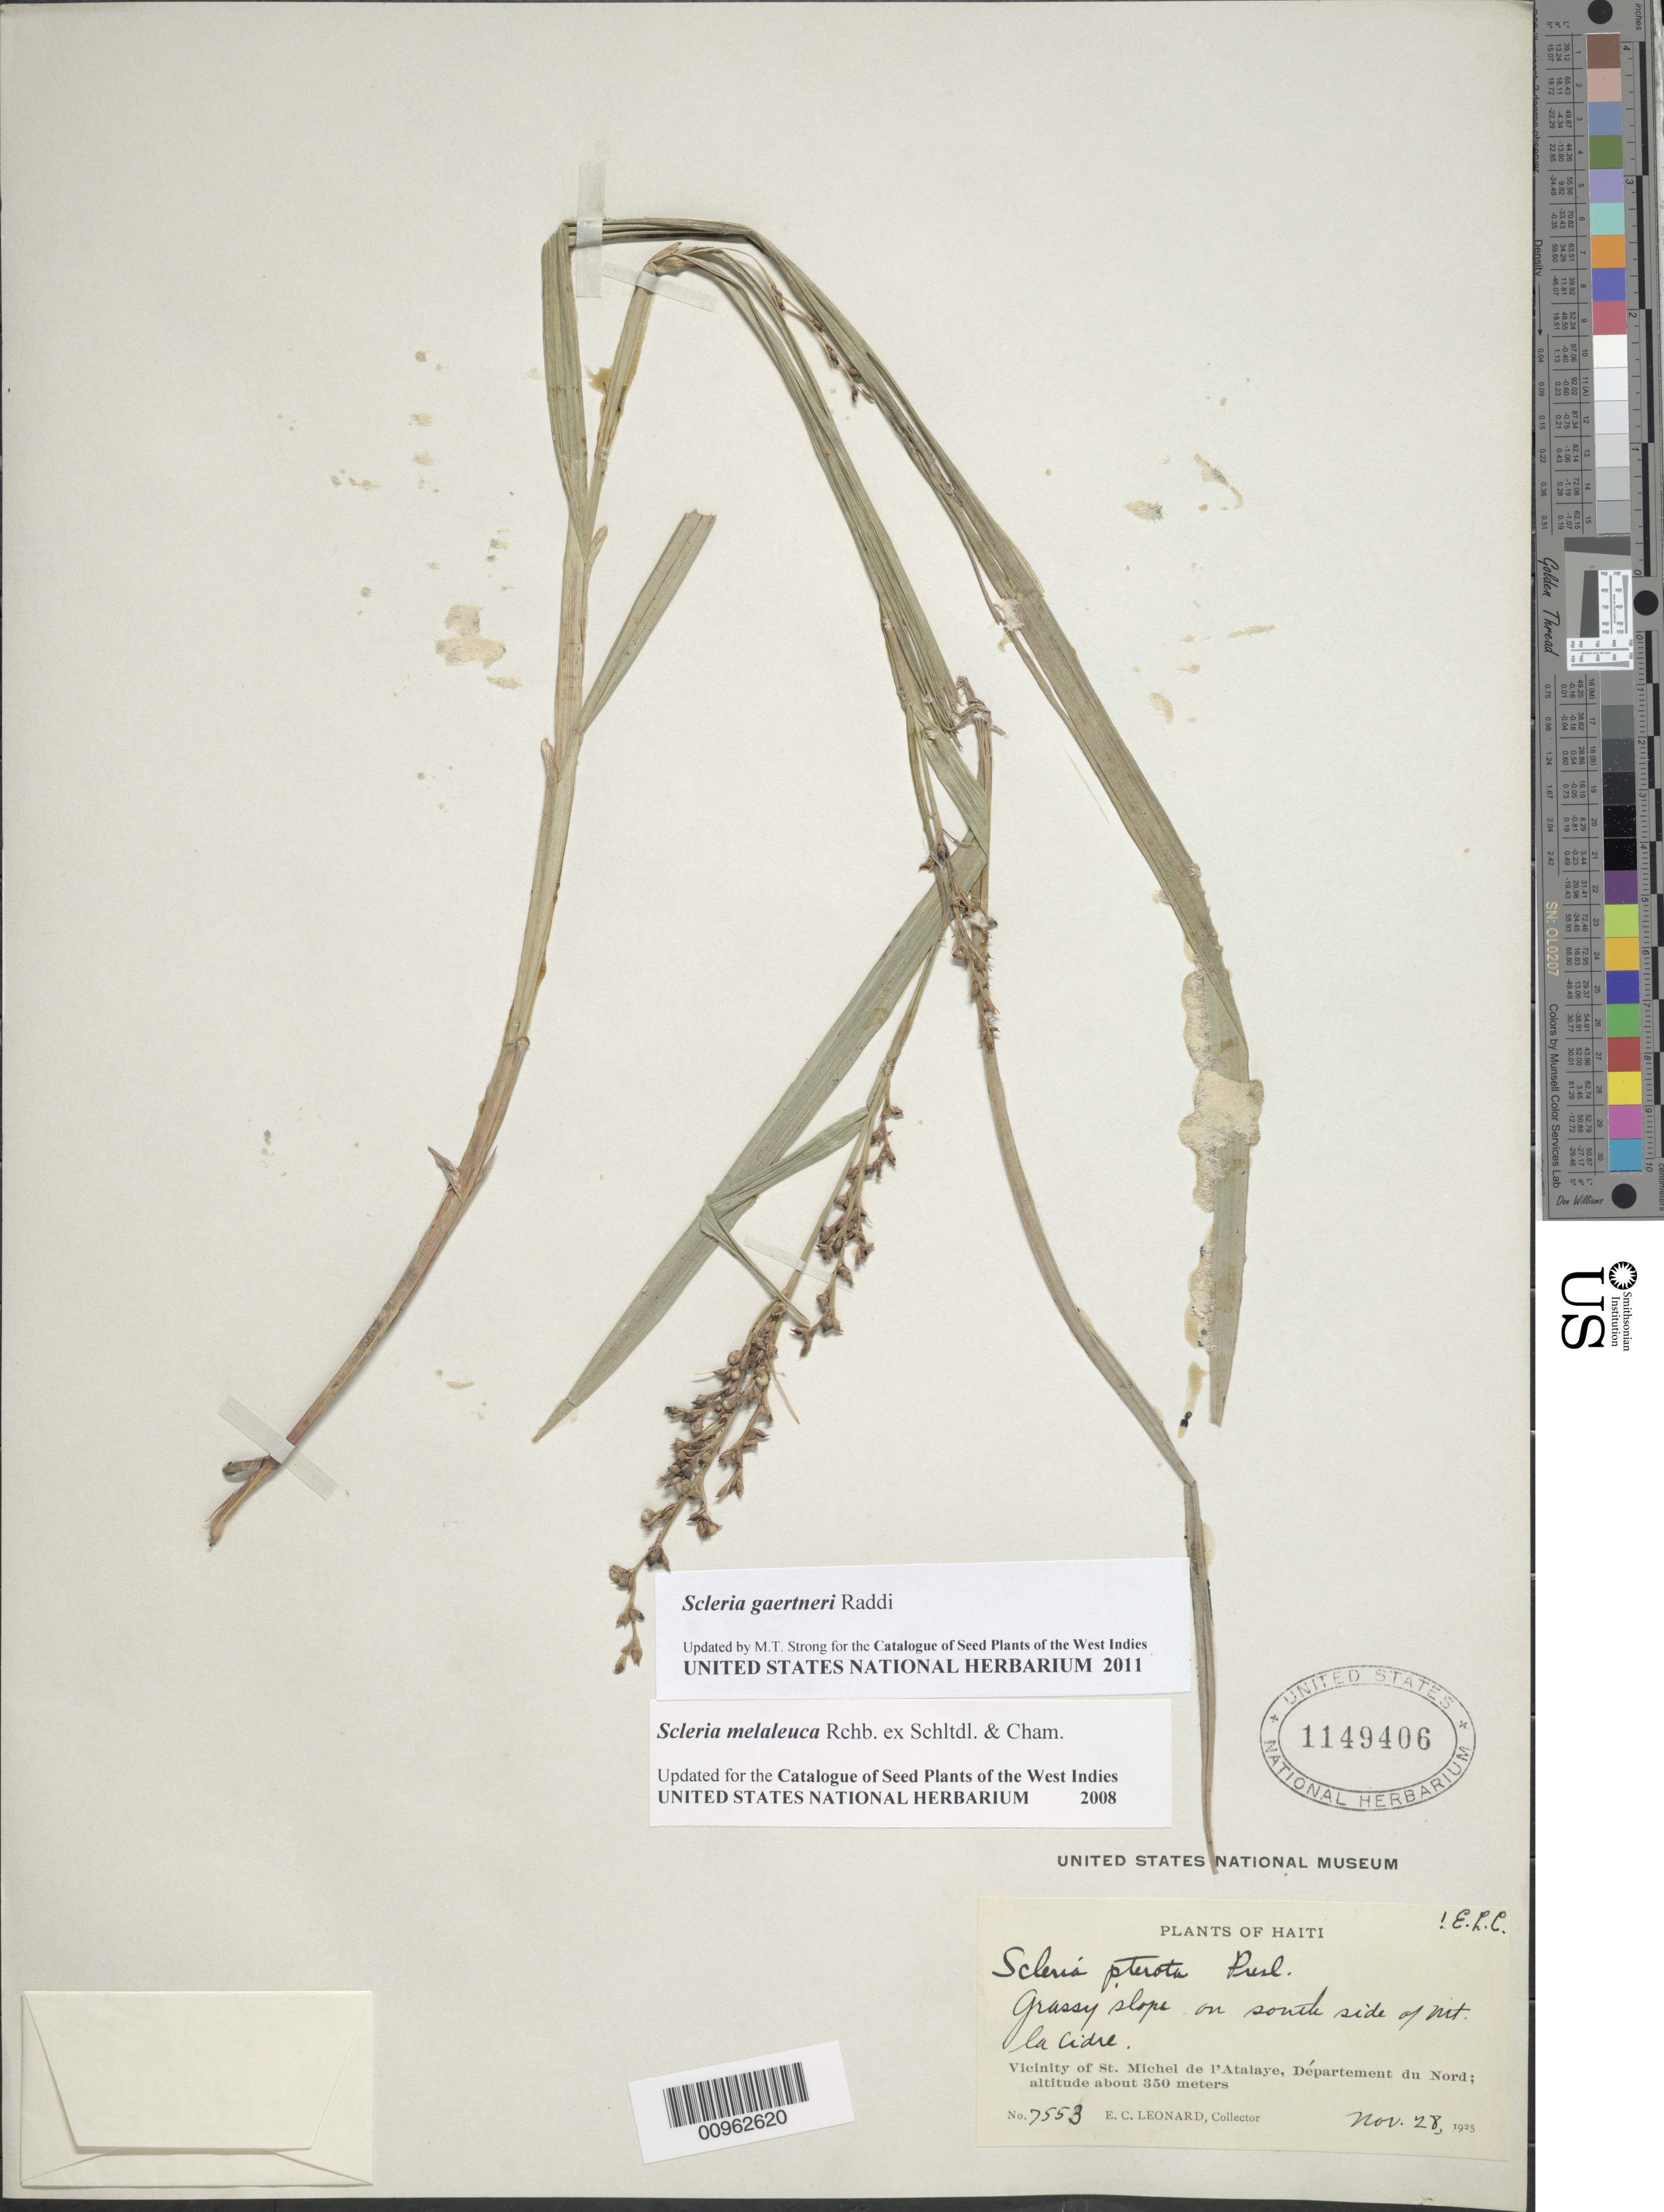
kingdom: Plantae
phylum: Tracheophyta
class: Liliopsida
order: Poales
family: Cyperaceae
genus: Scleria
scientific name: Scleria gaertneri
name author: Raddi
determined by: Strong, M. T., (US), Smithsonian Institution - National Museum of Natural History (UNITED STATES)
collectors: E. C. Leonard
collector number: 7553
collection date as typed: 28 Nov 1925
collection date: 1925-11-28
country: Haiti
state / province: Nord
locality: Vicinity of St. Michel de l'Atalaye, south side of Mt. la Cidre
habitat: Grassy slope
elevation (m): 350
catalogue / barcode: US 1149406